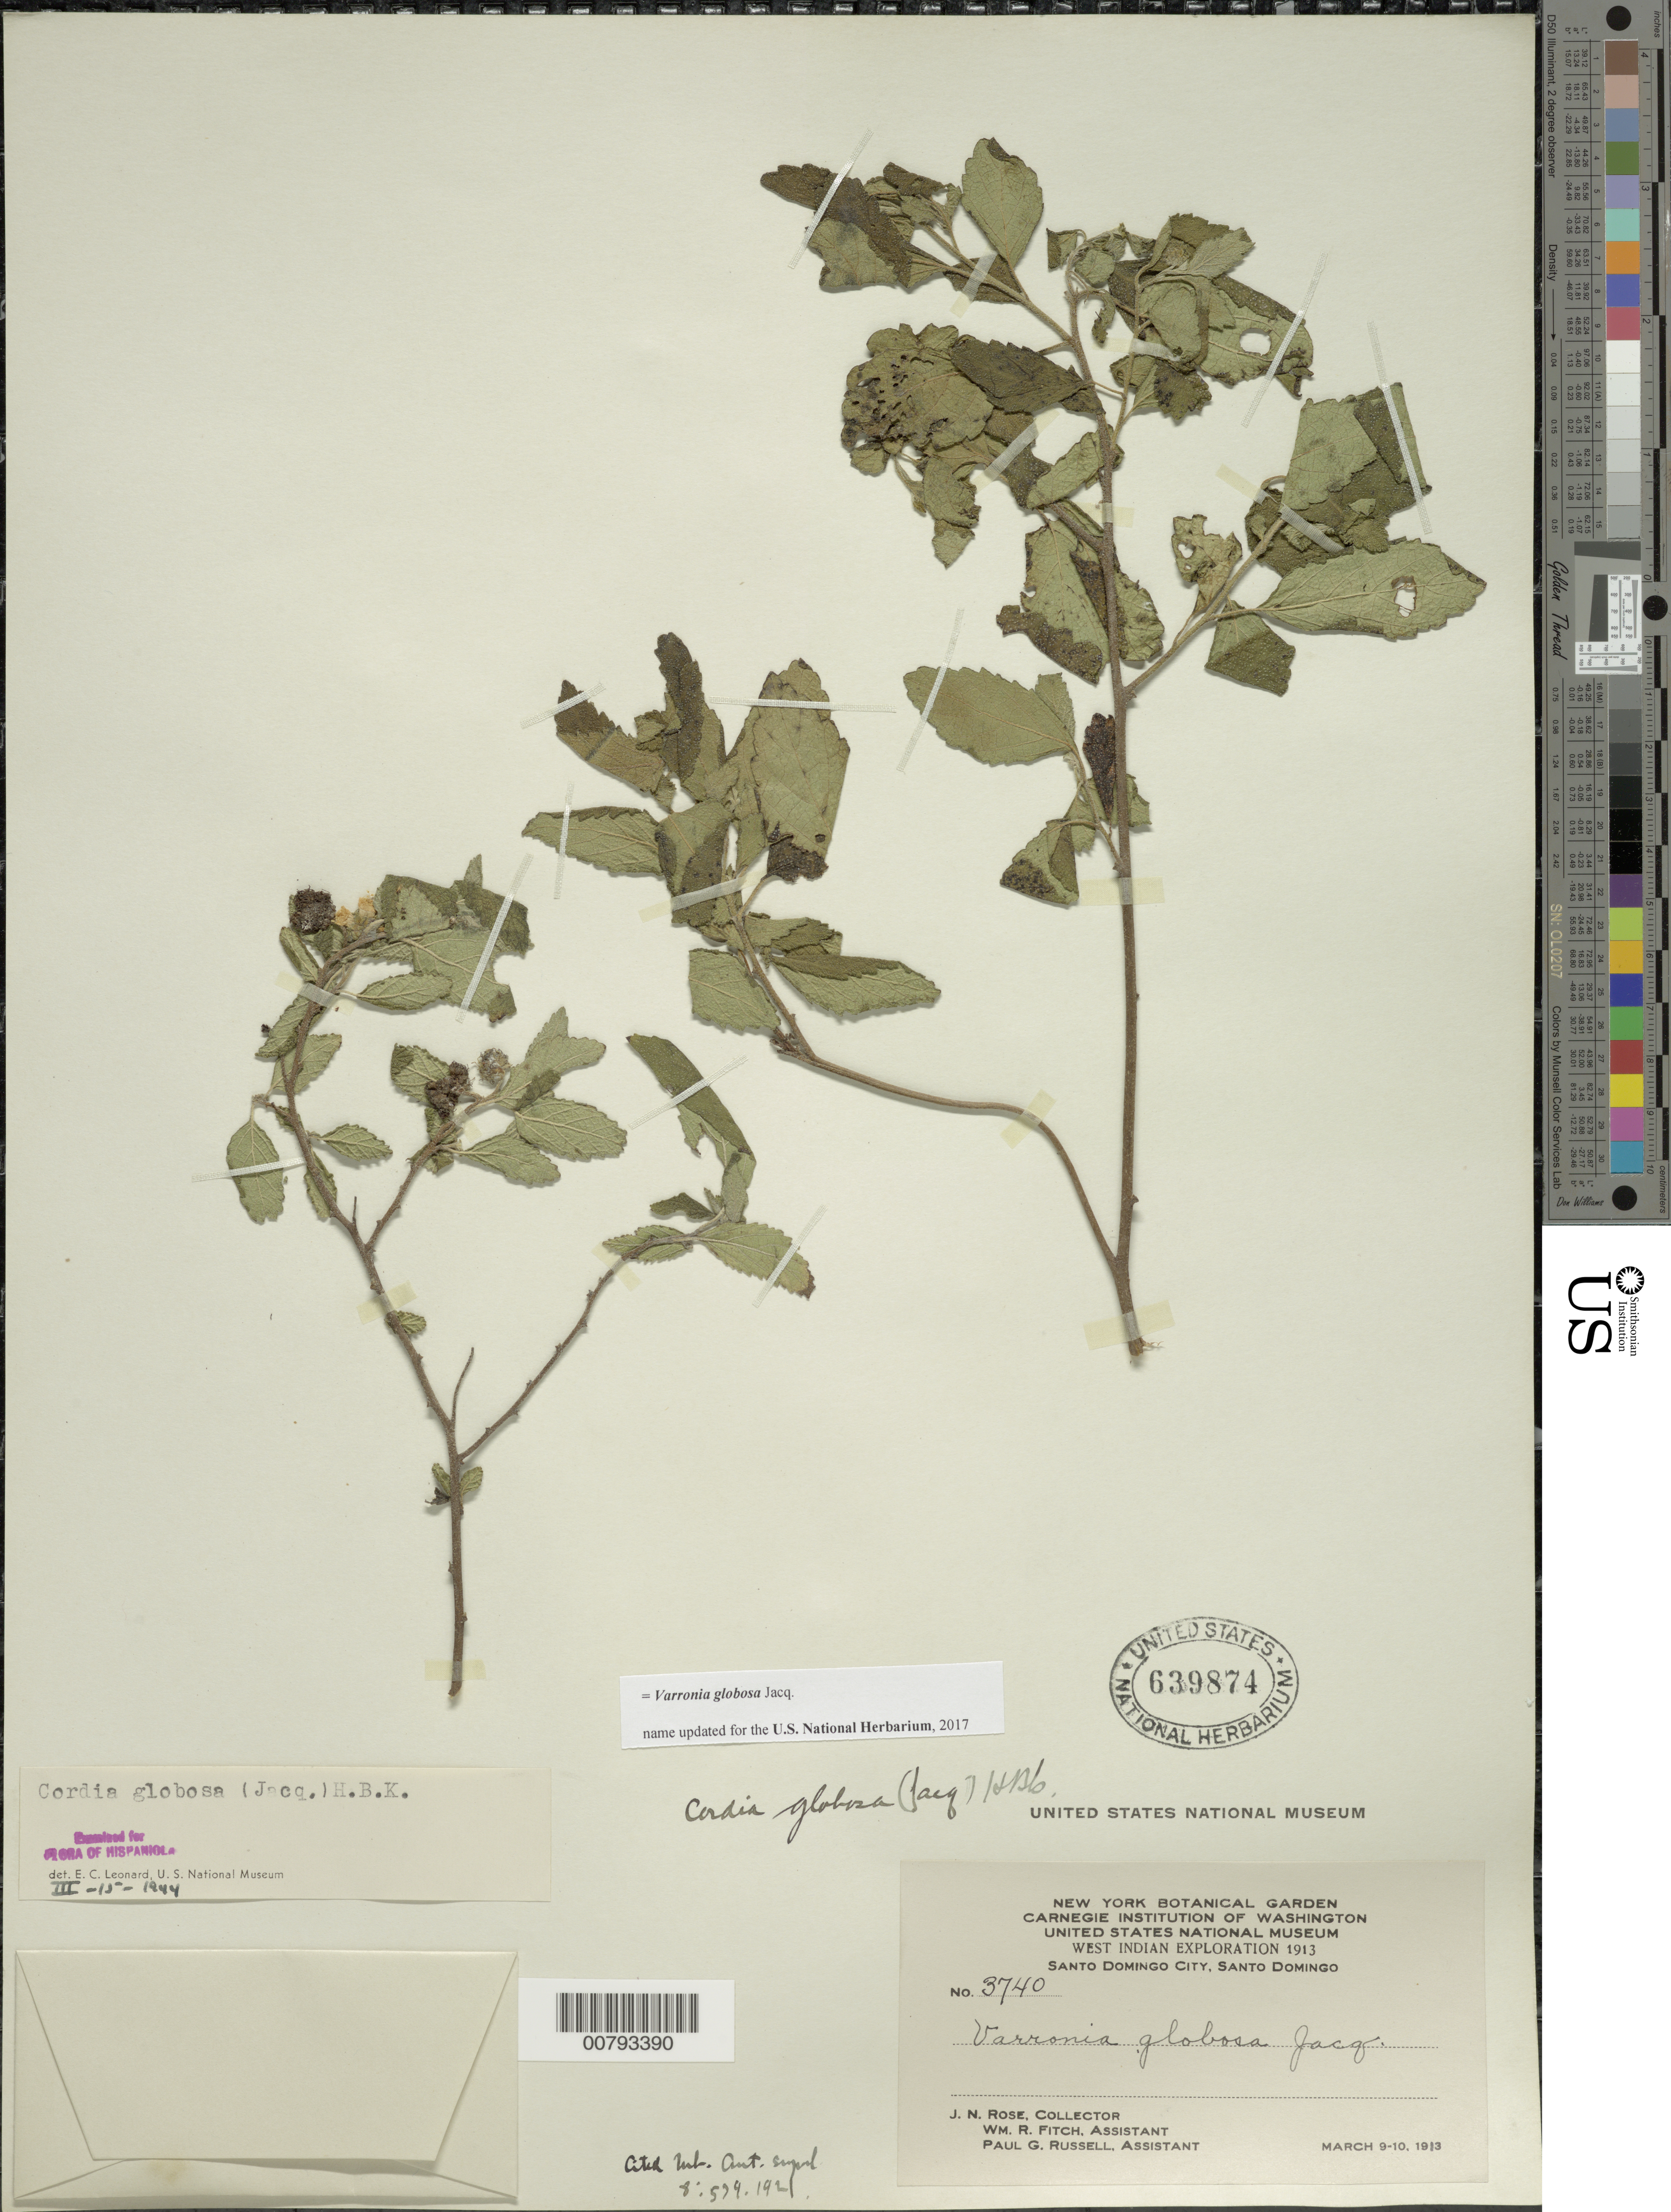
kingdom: Plantae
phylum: Tracheophyta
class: Magnoliopsida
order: Boraginales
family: Cordiaceae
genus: Cordia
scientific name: Cordia globosa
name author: (Jacq.) Kunth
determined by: Leonard, Emery C., (US)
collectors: J. N. Rose, W. R. Fitch & P. G. Russell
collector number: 3740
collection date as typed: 09 Mar 1913 to 10 Mar 1913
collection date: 1913-03-09/1913-03-10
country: Dominican Republic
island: Hispaniola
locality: Santo Domingo City.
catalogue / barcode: US 639874